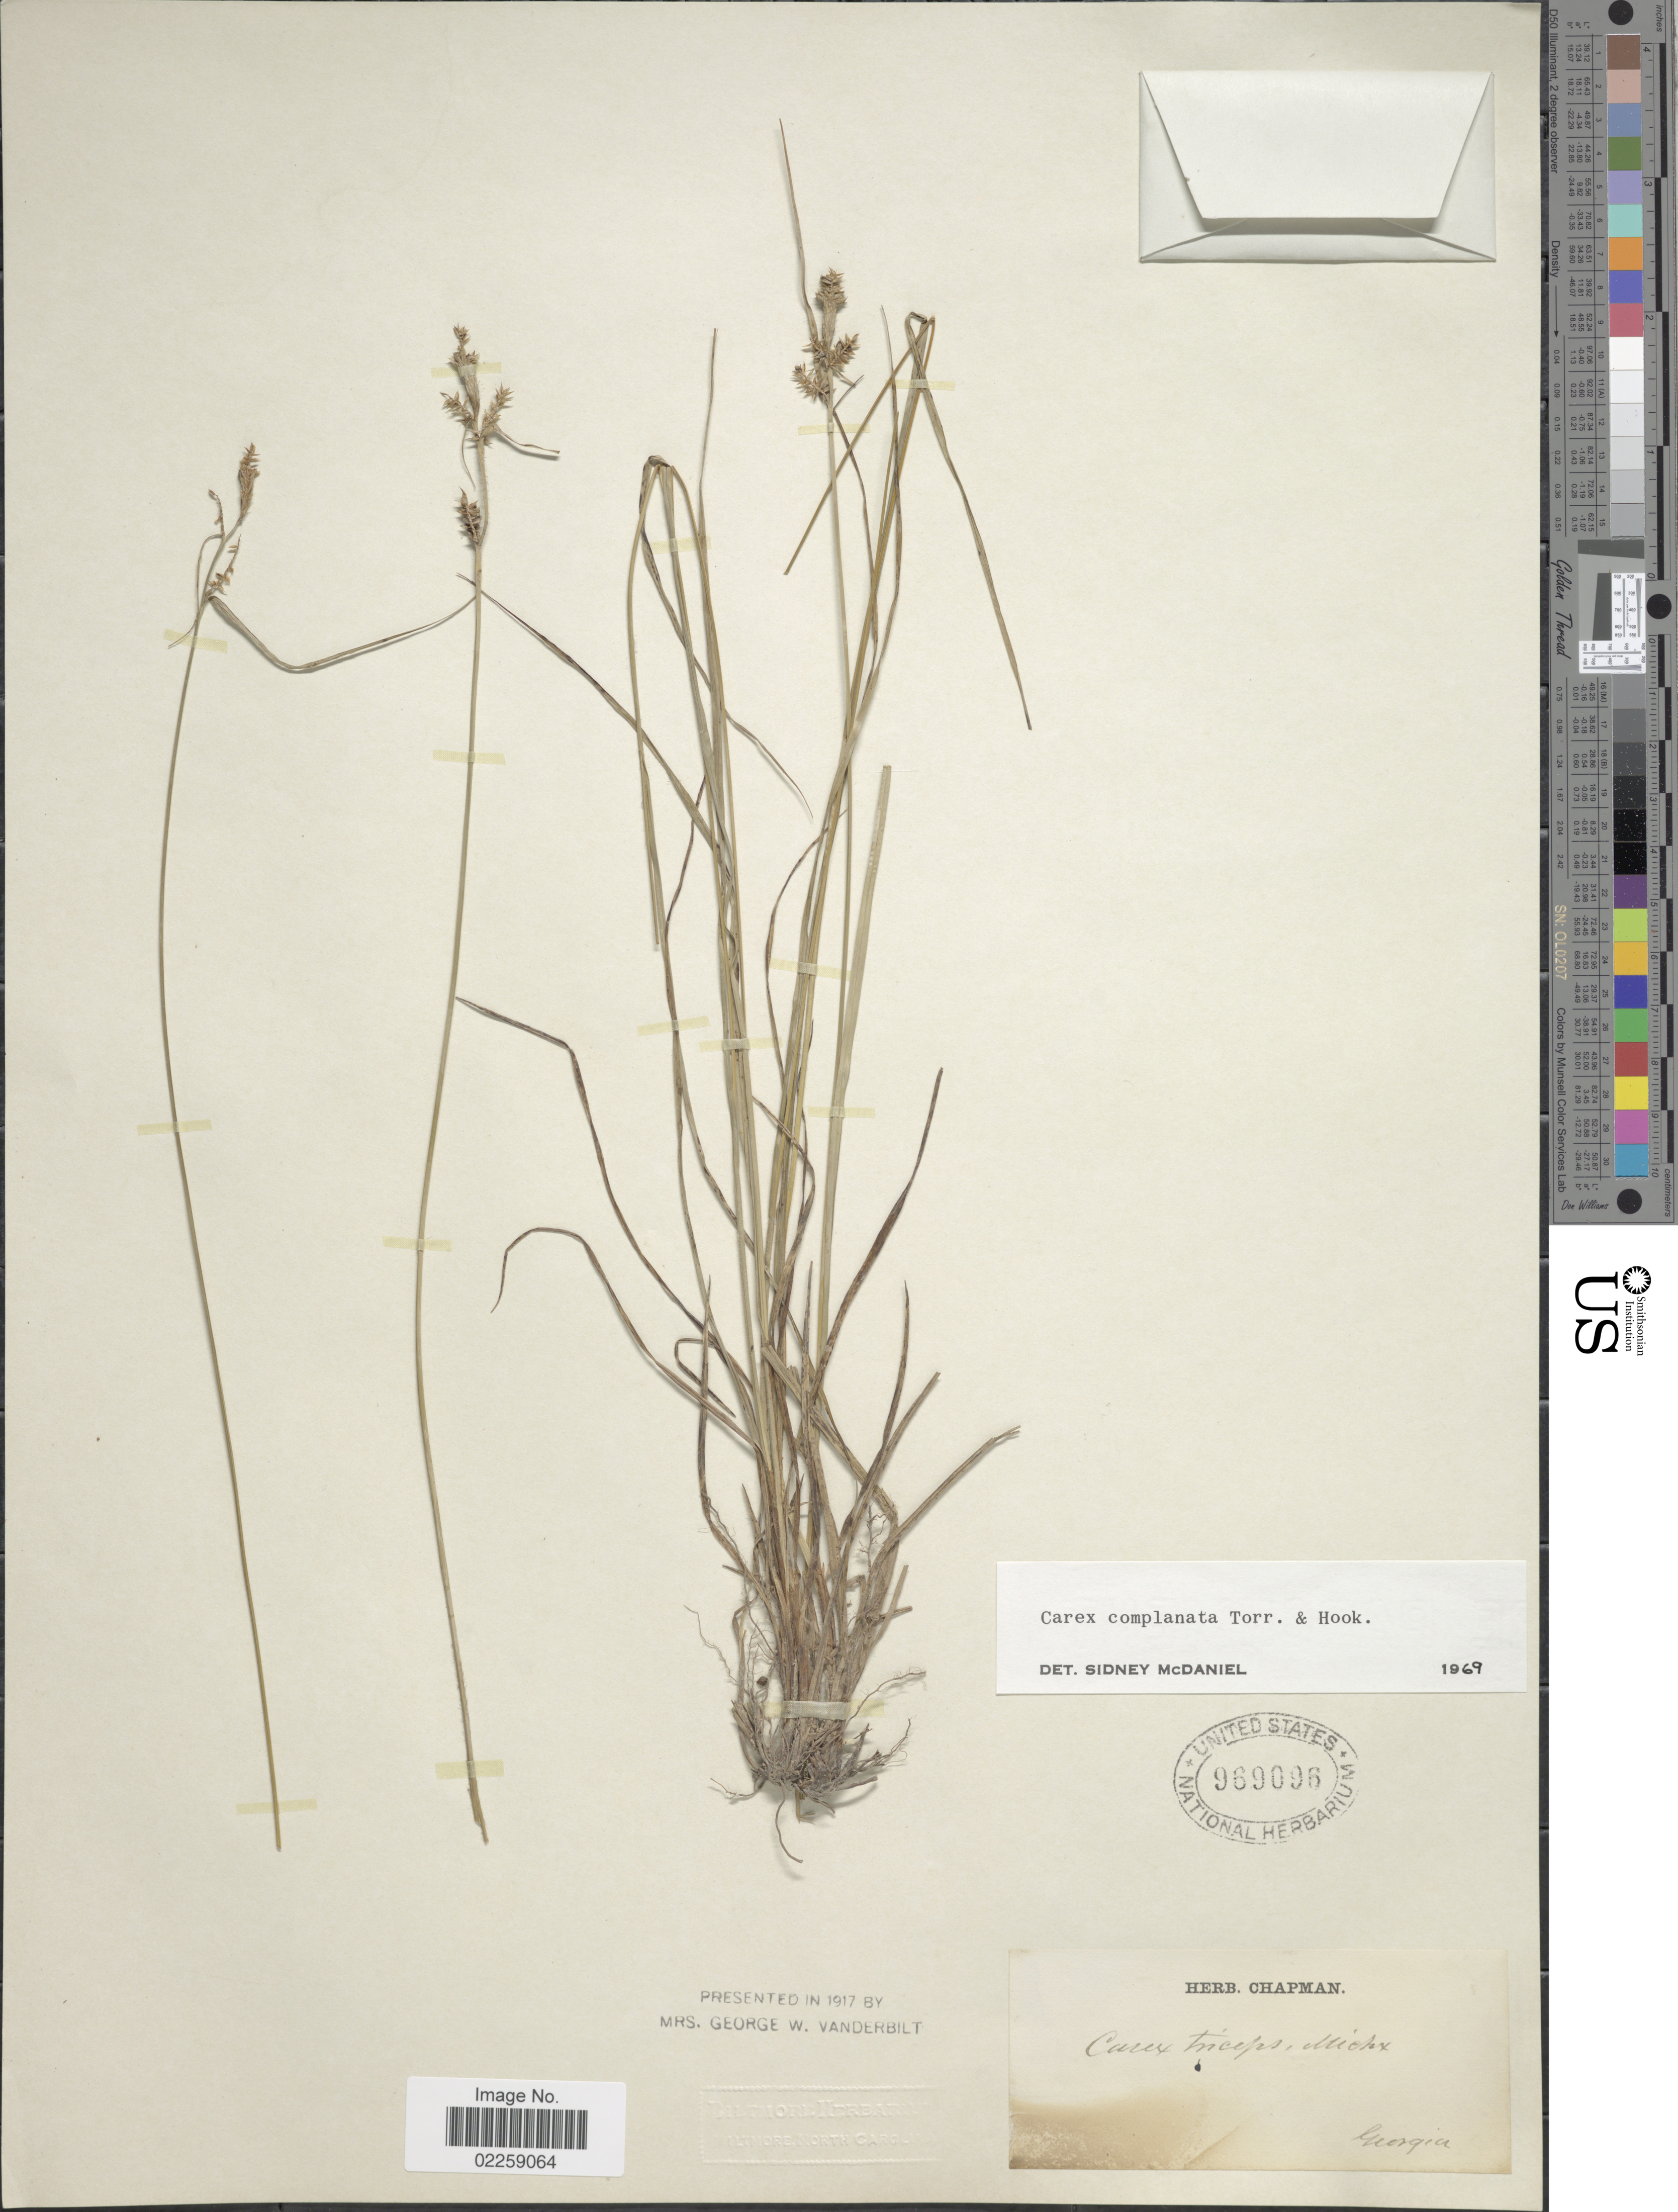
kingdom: Plantae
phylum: Tracheophyta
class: Liliopsida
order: Poales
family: Cyperaceae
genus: Carex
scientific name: Carex complanata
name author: Torr. & Hook.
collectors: ex herb. Chapman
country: United States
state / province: Georgia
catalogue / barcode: US 969096